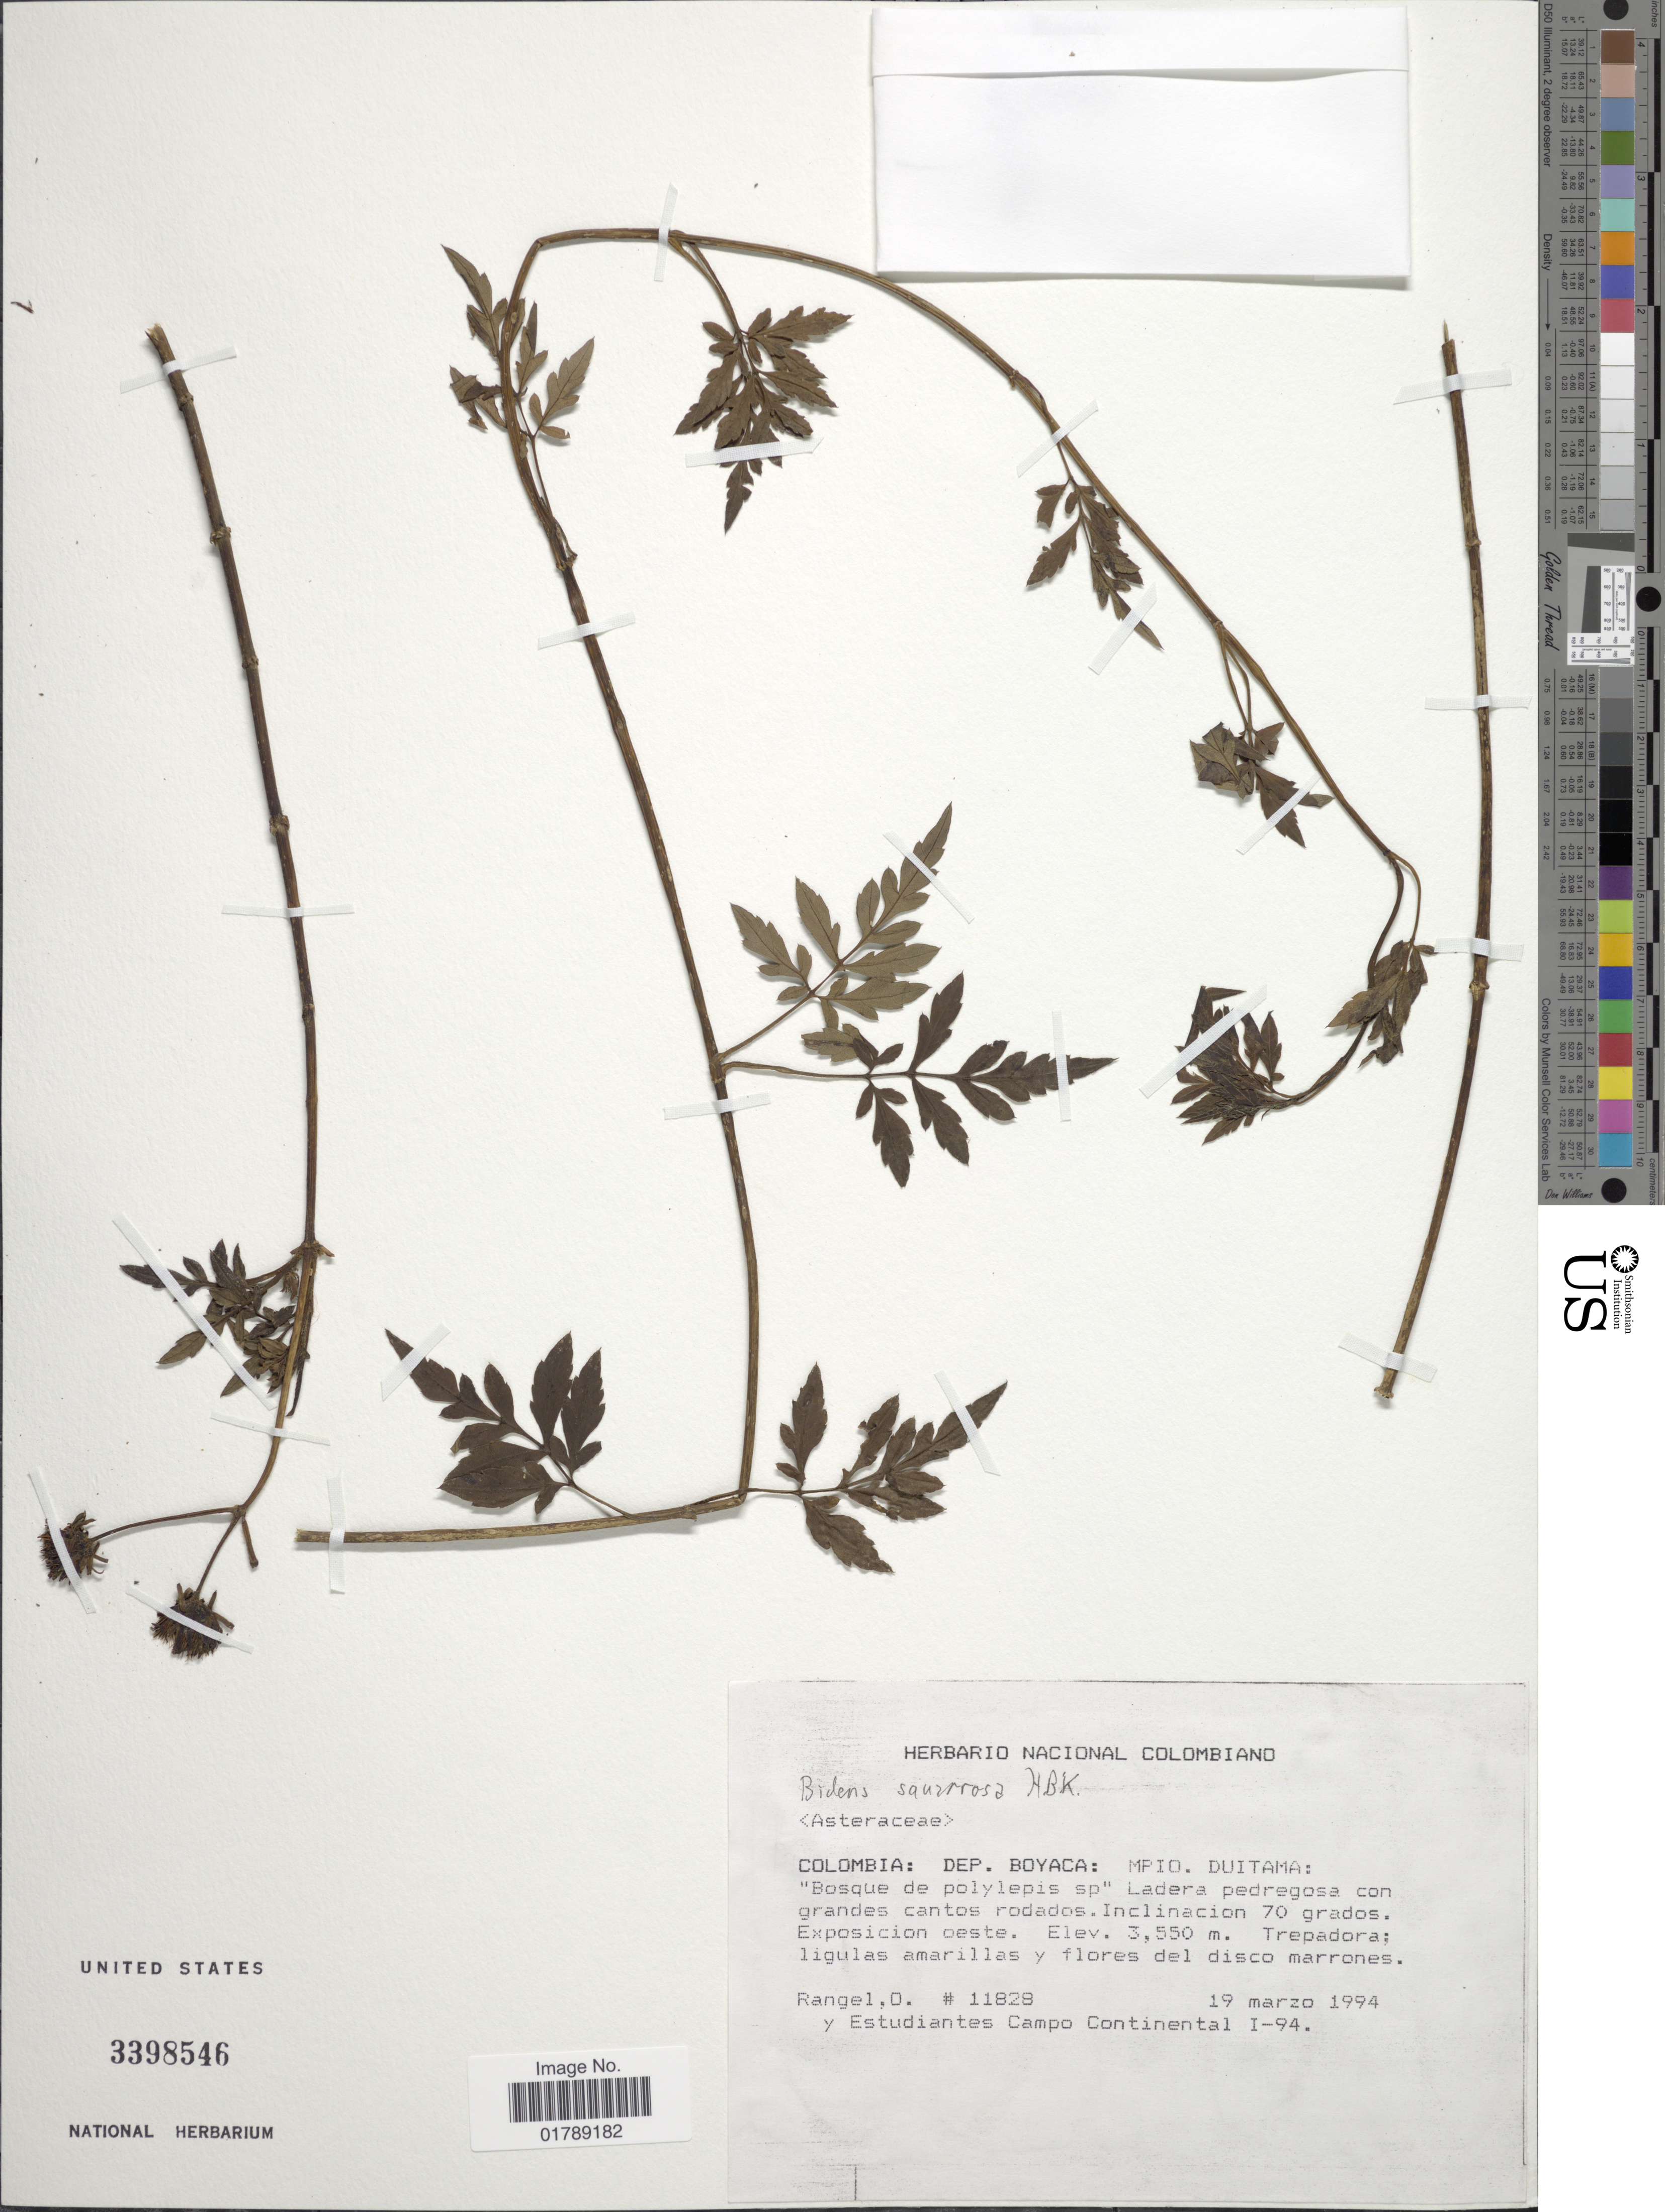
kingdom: Plantae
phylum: Tracheophyta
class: Magnoliopsida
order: Asterales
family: Asteraceae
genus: Bidens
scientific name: Bidens squarrosa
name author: Kunth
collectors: O. Rangel & Students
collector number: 11828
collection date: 1994-03-19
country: Colombia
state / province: Boyacá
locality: Mpio. Duitama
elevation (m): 3550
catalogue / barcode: US 3398546